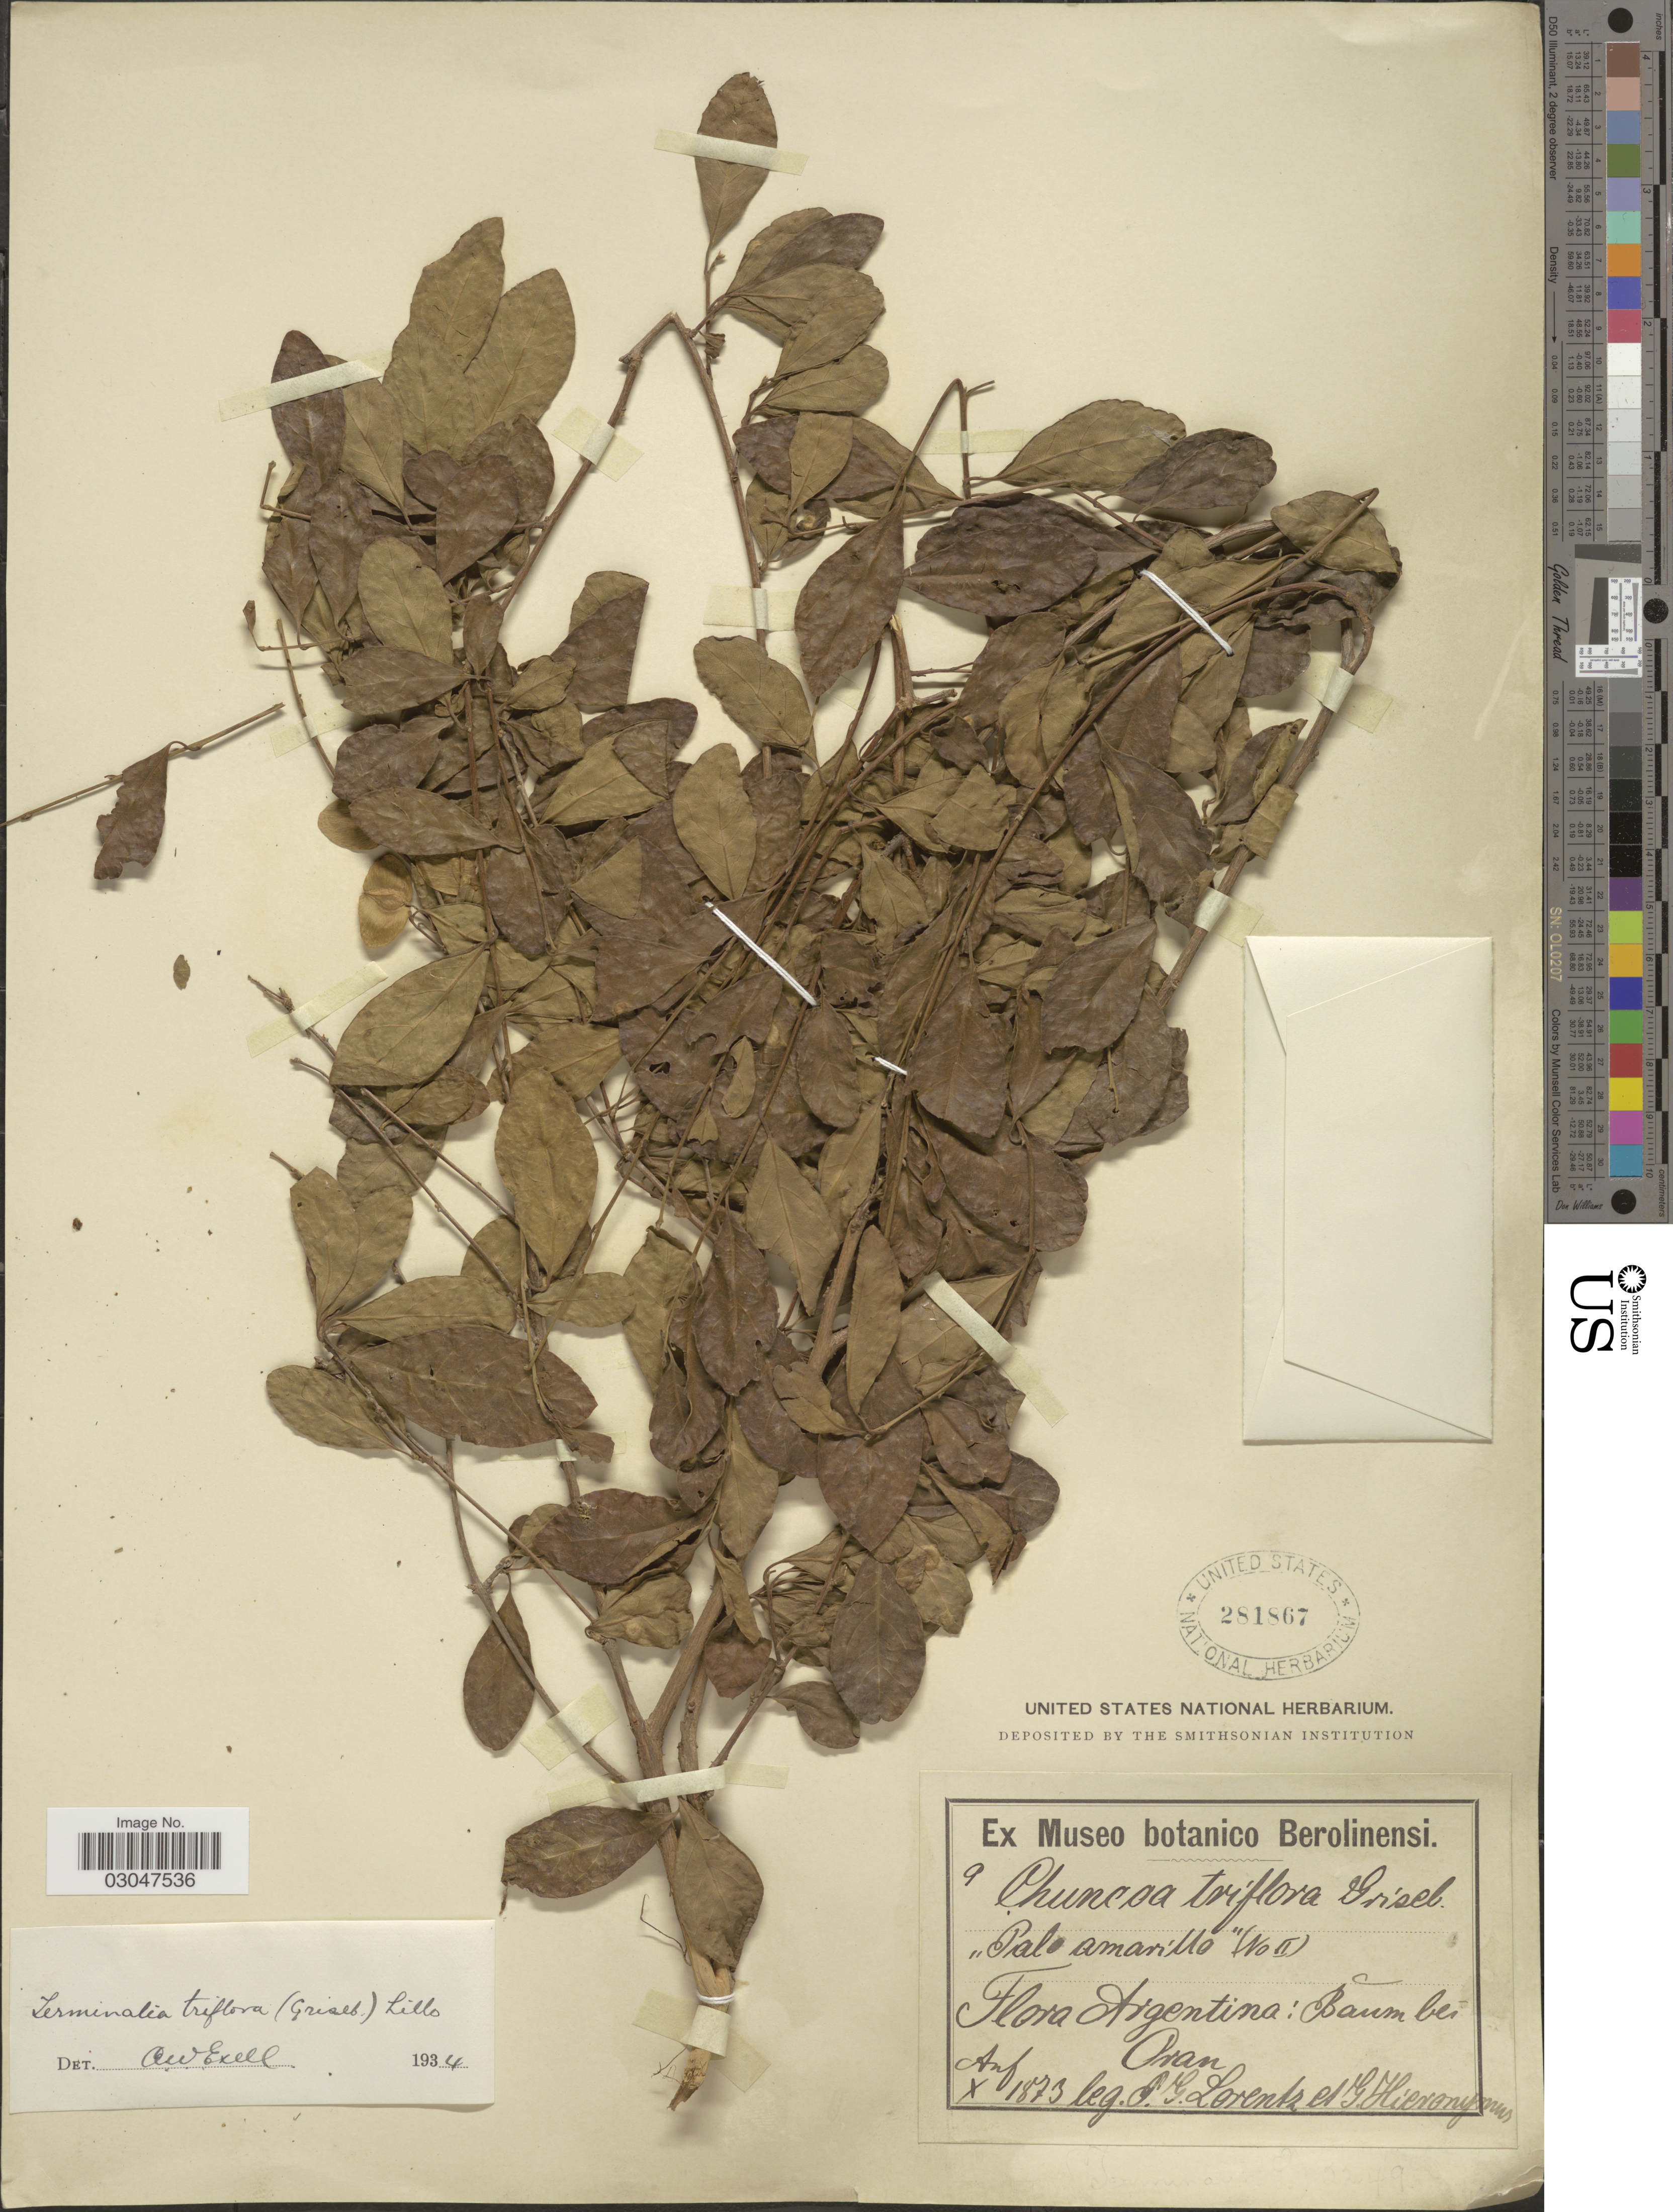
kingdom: Plantae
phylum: Tracheophyta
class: Magnoliopsida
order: Myrtales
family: Combretaceae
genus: Terminalia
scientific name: Terminalia triflora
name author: (Griseb.) Lillo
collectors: G. Lorentz & G. H. Hieronymus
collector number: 9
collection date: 1873-10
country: Argentina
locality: Baum bei Oran.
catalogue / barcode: US 281867